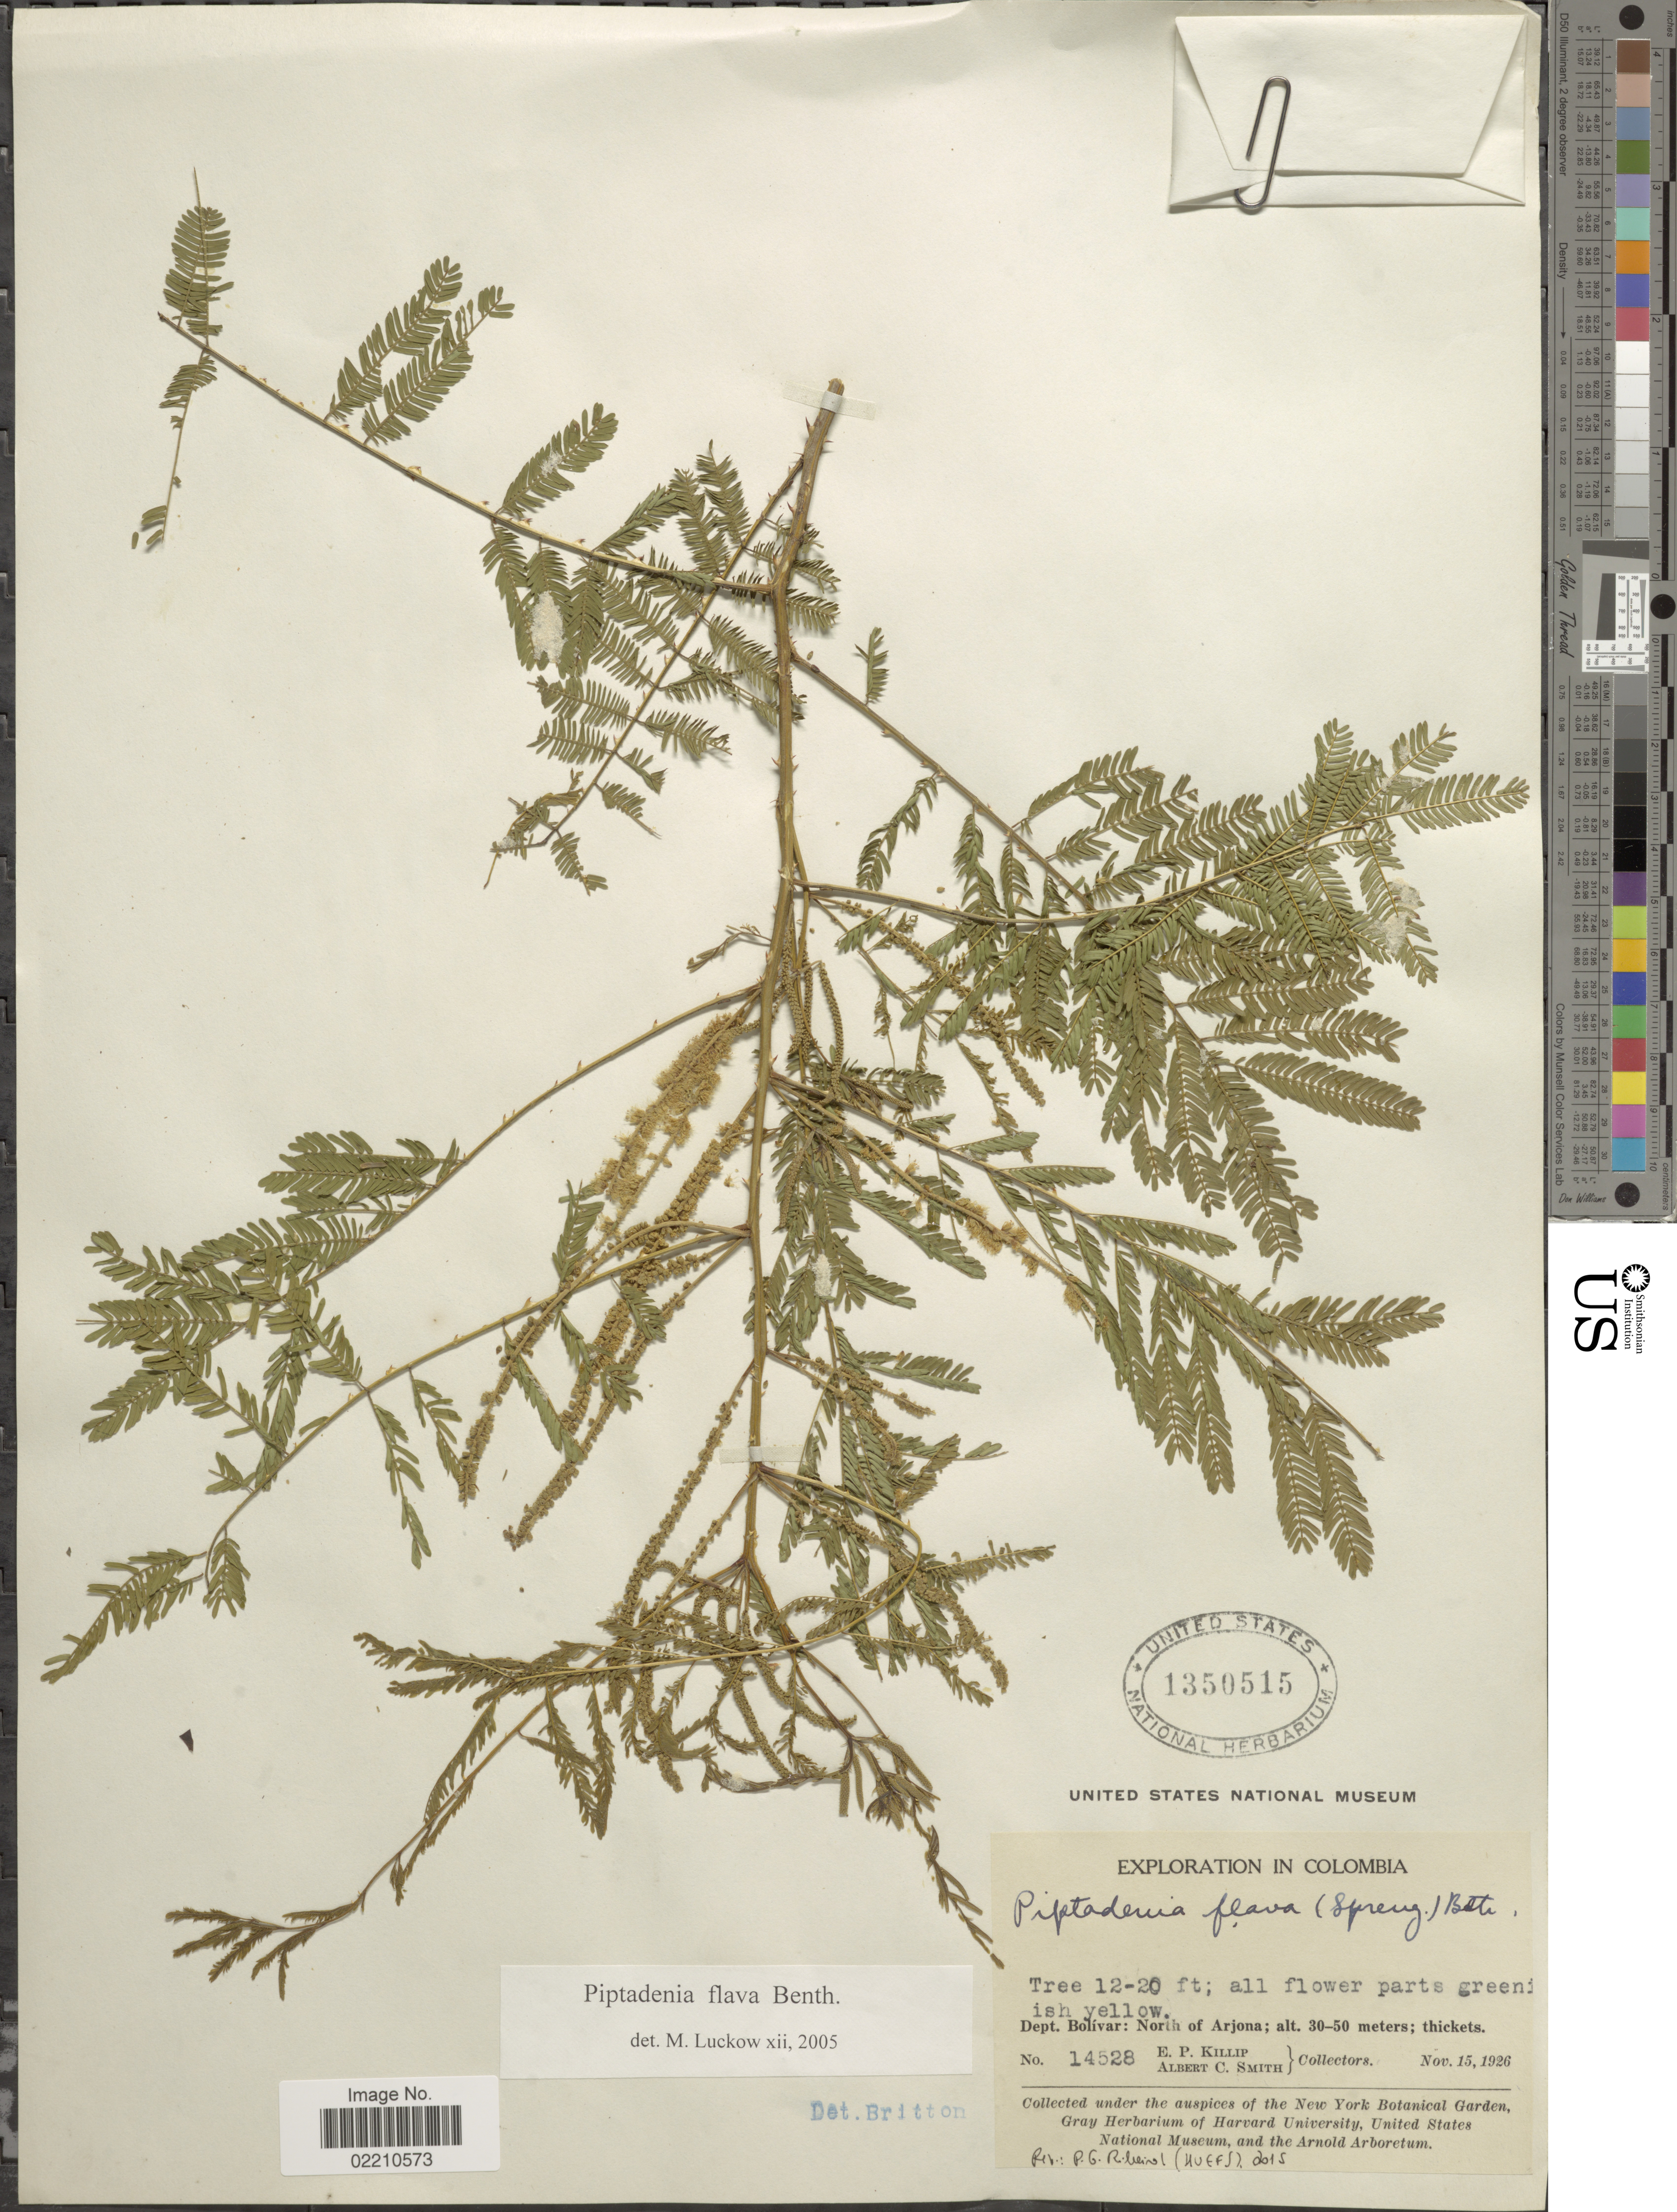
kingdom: Plantae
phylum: Tracheophyta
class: Magnoliopsida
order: Fabales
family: Fabaceae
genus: Piptadenia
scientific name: Piptadenia flava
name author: (DC.) Benth.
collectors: E. P. Killip & A. C. Smith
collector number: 14528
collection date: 1926-11-15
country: Colombia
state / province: Bolívar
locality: Dept. Bolivar: North of Arjona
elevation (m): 30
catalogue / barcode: US 1350515